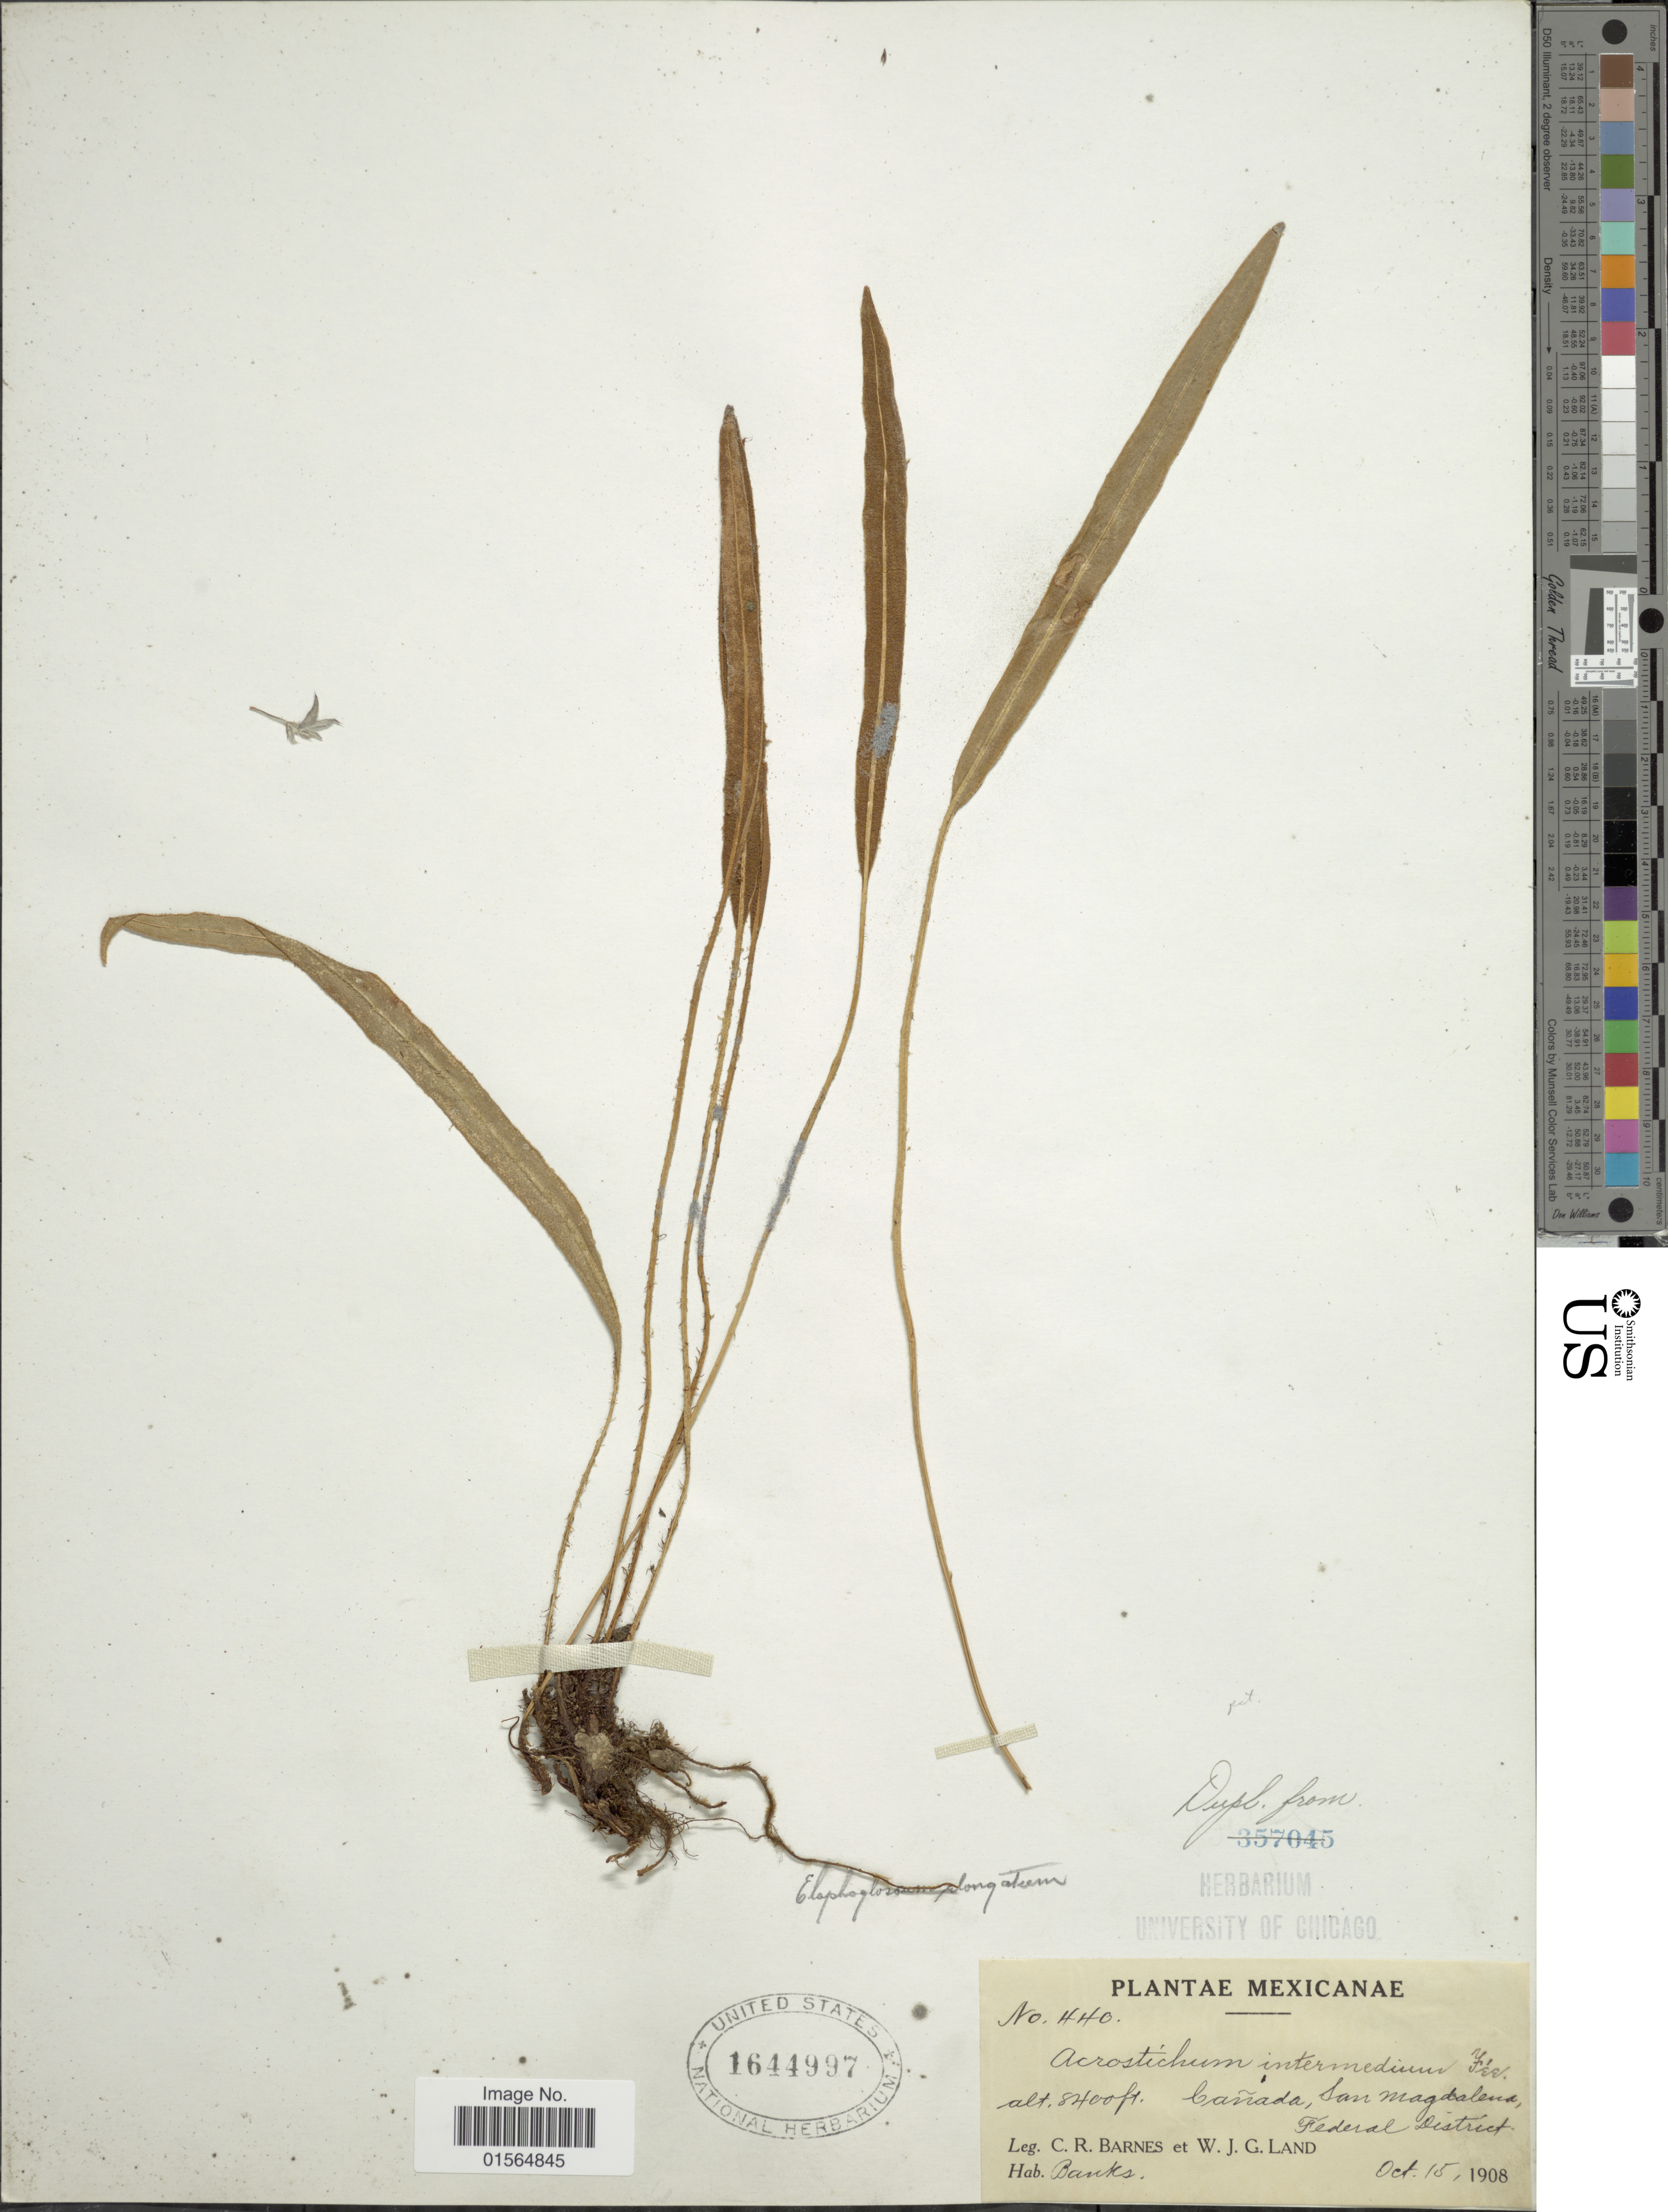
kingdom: Plantae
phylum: Tracheophyta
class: Polypodiopsida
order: Polypodiales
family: Dryopteridaceae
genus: Elaphoglossum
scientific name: Elaphoglossum petiolatum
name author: (Sw.) Urb.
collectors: C. R. Barnes & W. J. G. Land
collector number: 440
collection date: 1908-10-15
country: Mexico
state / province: Distrito Federal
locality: Canada,San Magdalena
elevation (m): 2560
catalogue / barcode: US 1644997